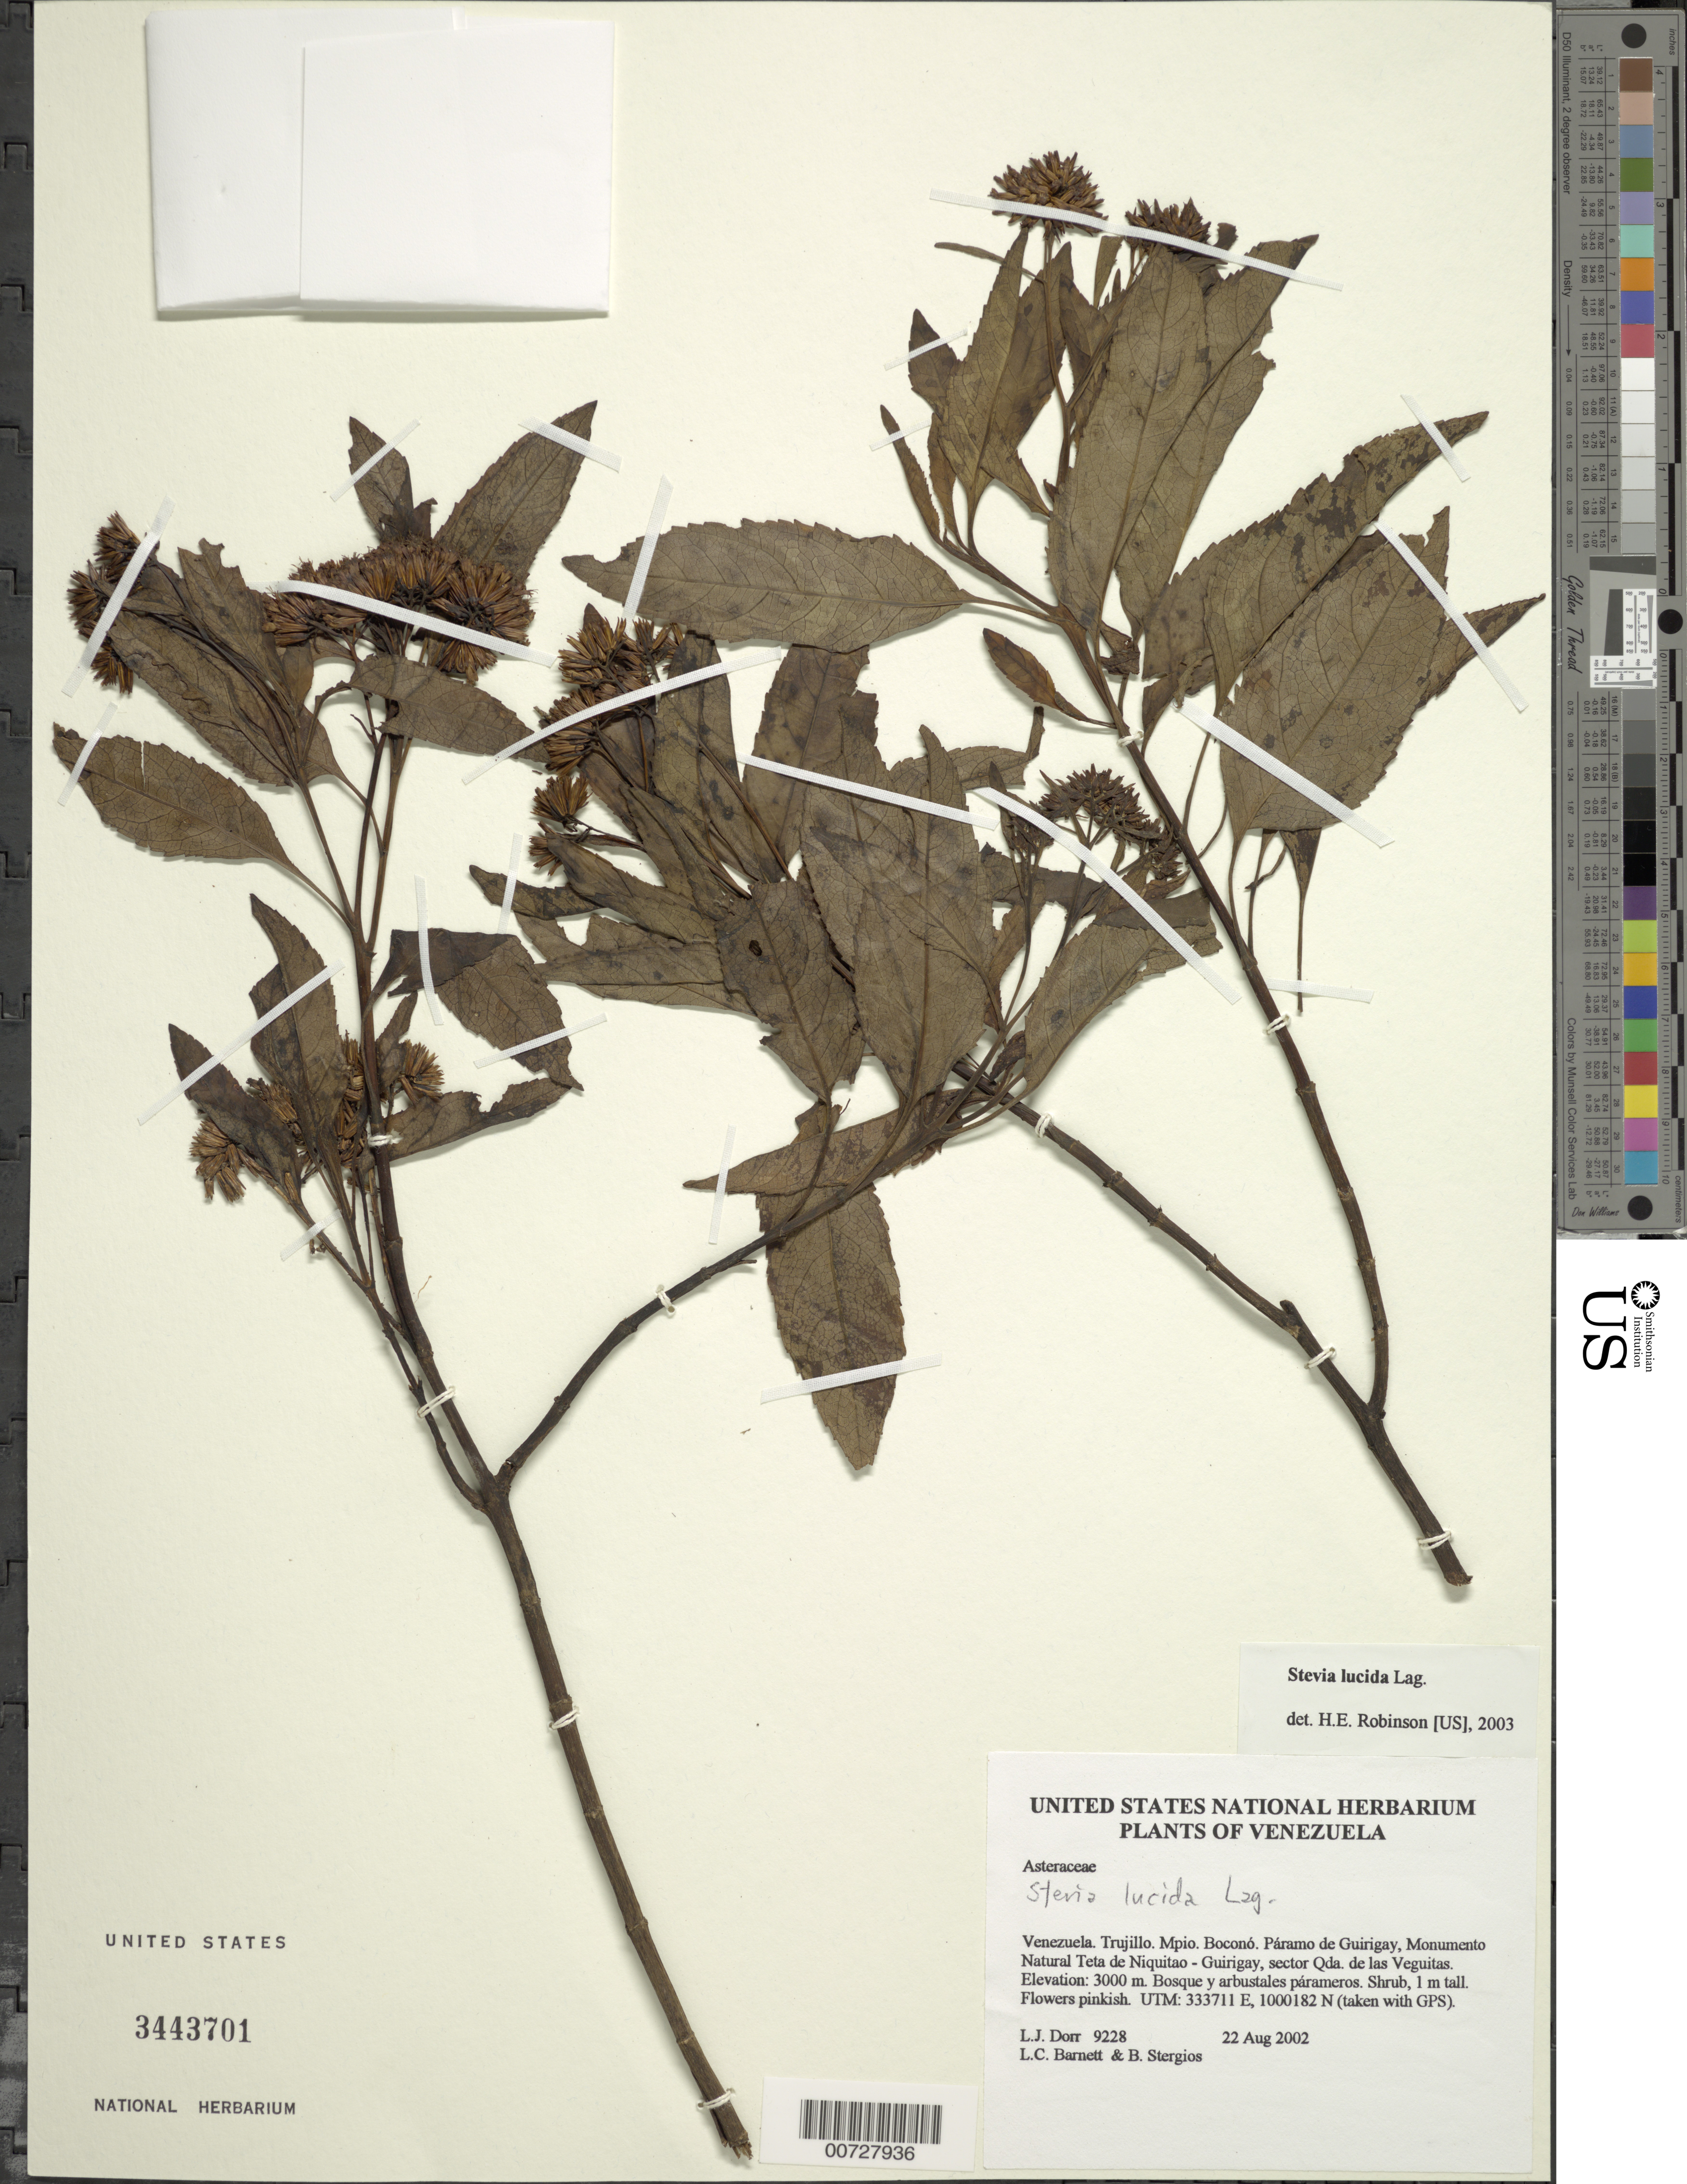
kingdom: Plantae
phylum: Tracheophyta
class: Magnoliopsida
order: Asterales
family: Asteraceae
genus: Stevia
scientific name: Stevia lucida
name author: Lag.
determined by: Robinson, Harold E., (US)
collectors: L. J. Dorr, L. C. Barnett & B. G. Stergios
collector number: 9228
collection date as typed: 22 Aug 2002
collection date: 2002-08-22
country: Venezuela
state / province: Trujillo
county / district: Boconó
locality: Páramo de Guirigay, Monumento Natural Teta de Niquitao - Guirigay, sector Las Veguitas.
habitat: Bosque y arbustales párameros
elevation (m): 3000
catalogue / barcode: US 3443701